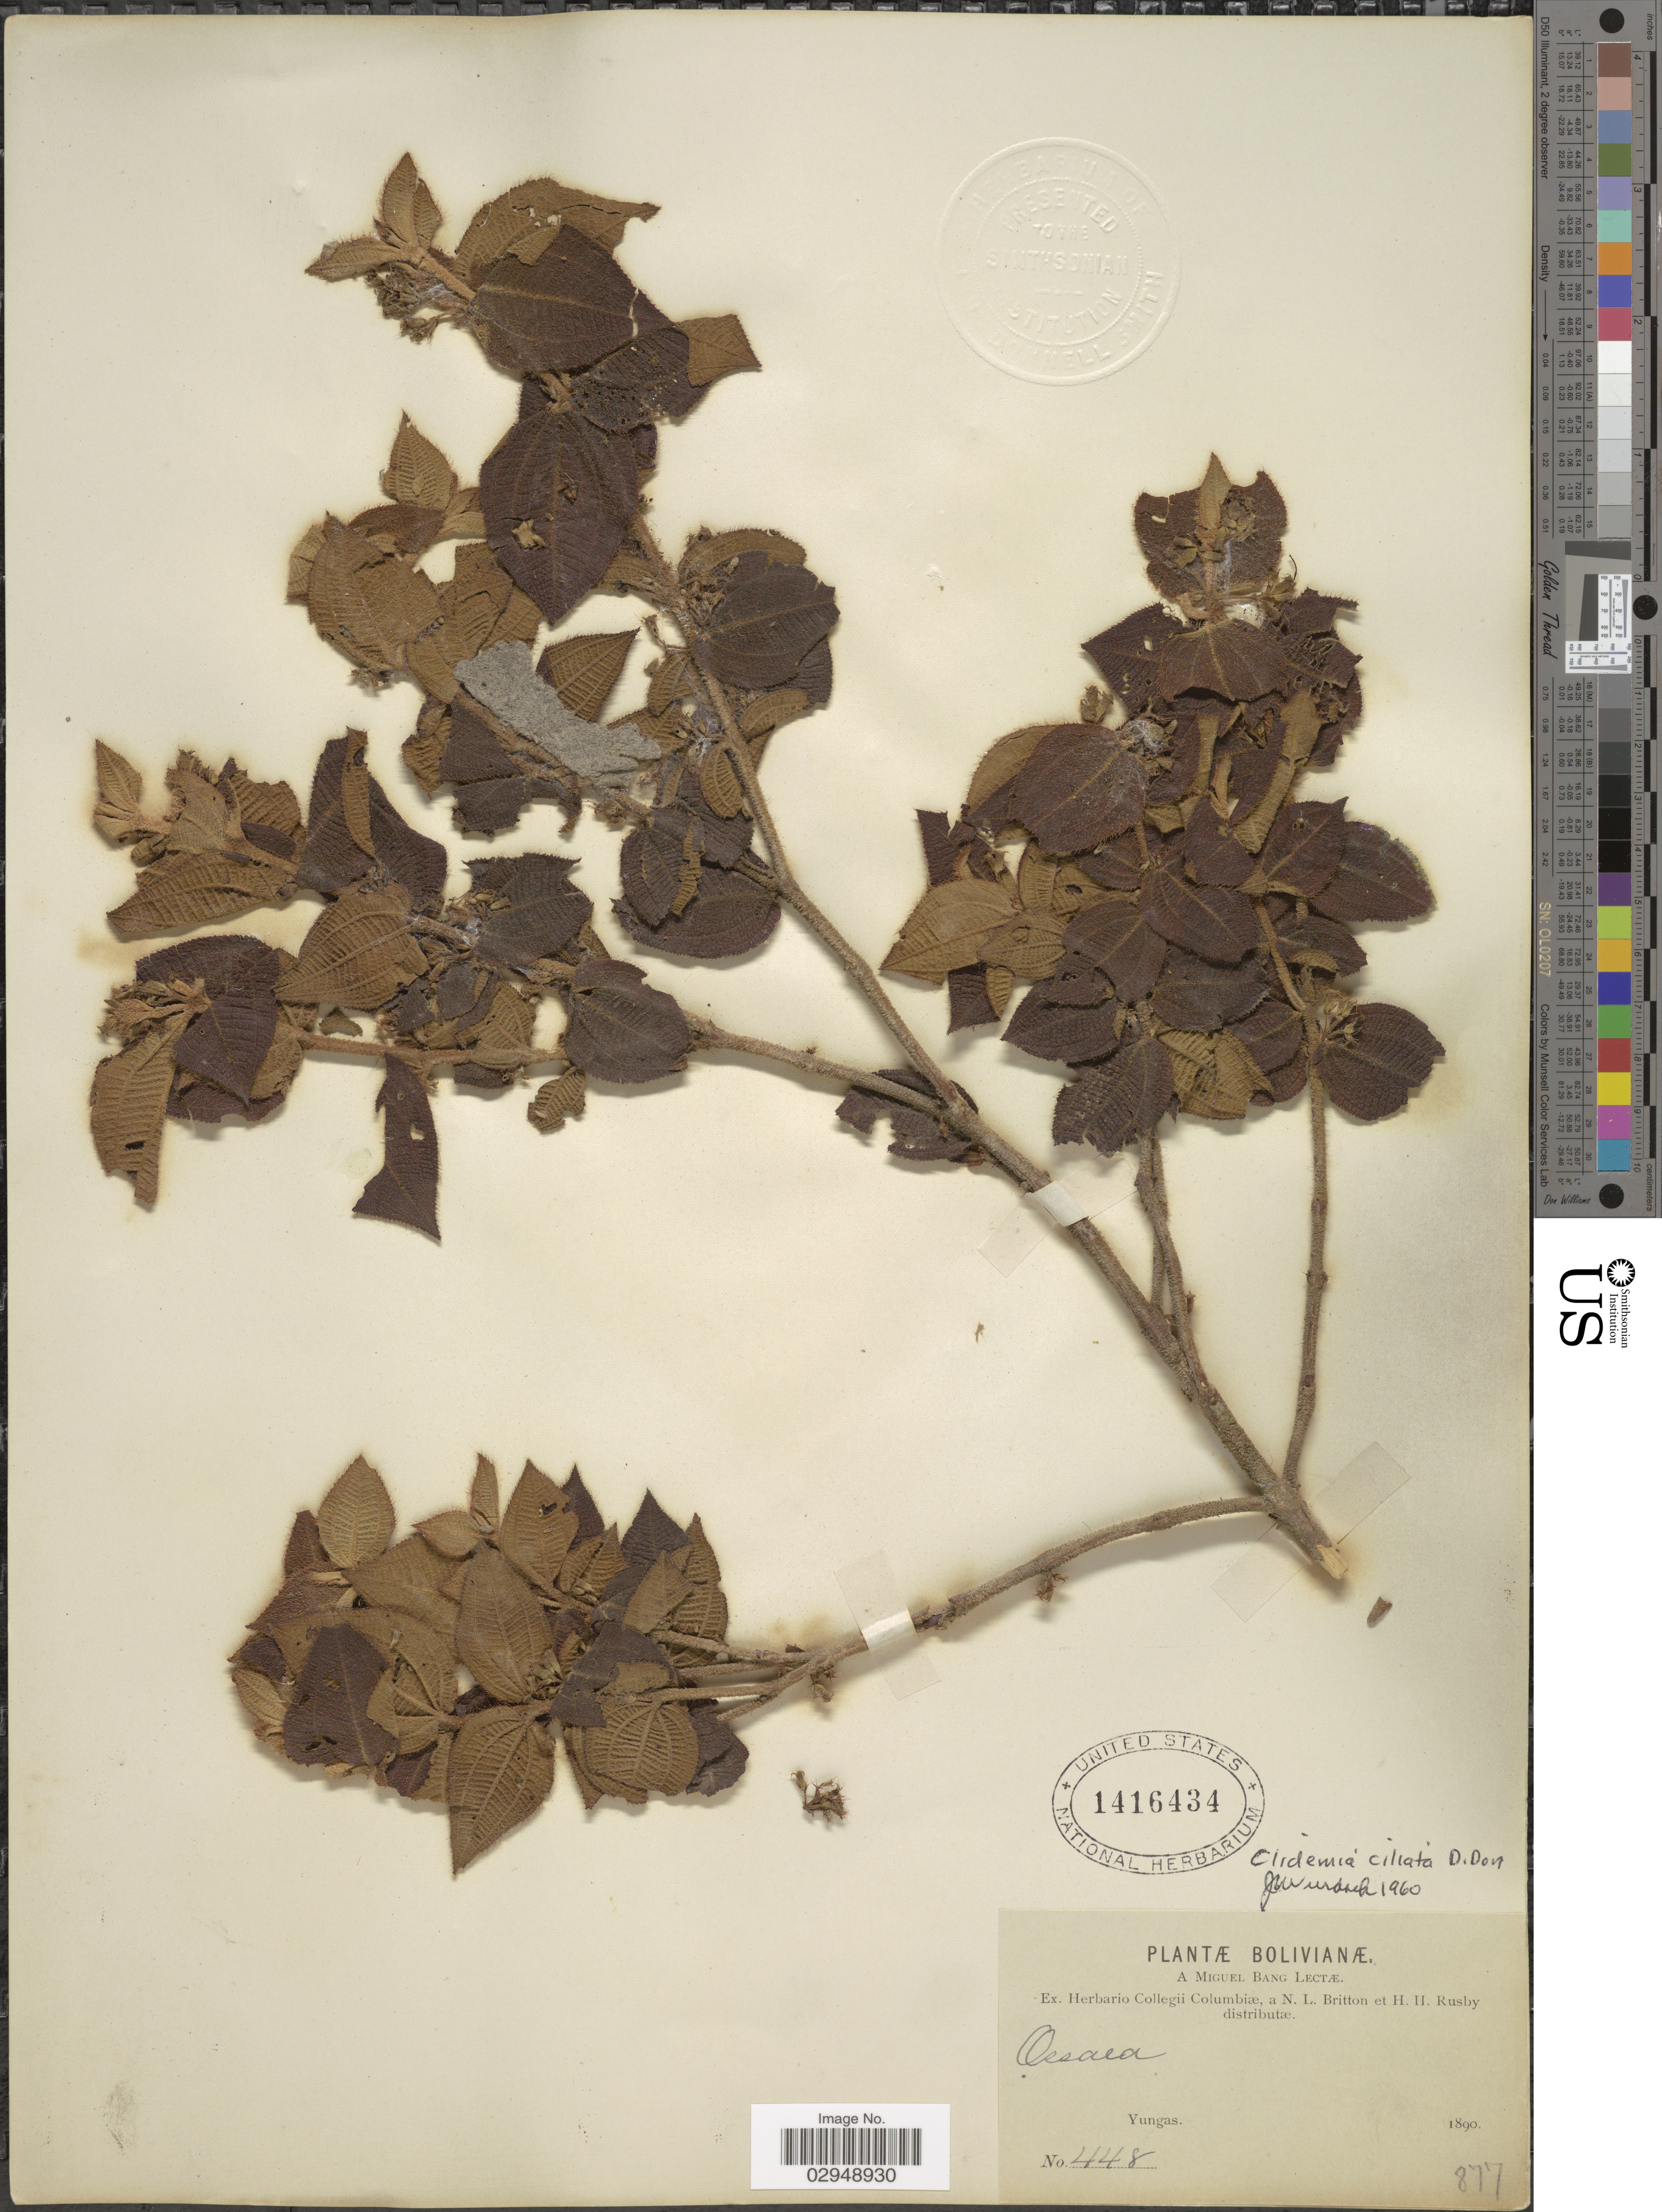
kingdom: Plantae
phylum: Tracheophyta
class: Magnoliopsida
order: Myrtales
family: Melastomataceae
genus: Clidemia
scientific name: Clidemia ciliata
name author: D. Don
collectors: M. Bang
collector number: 448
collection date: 1890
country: Bolivia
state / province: La Paz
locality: Yungas.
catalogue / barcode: US 1416434